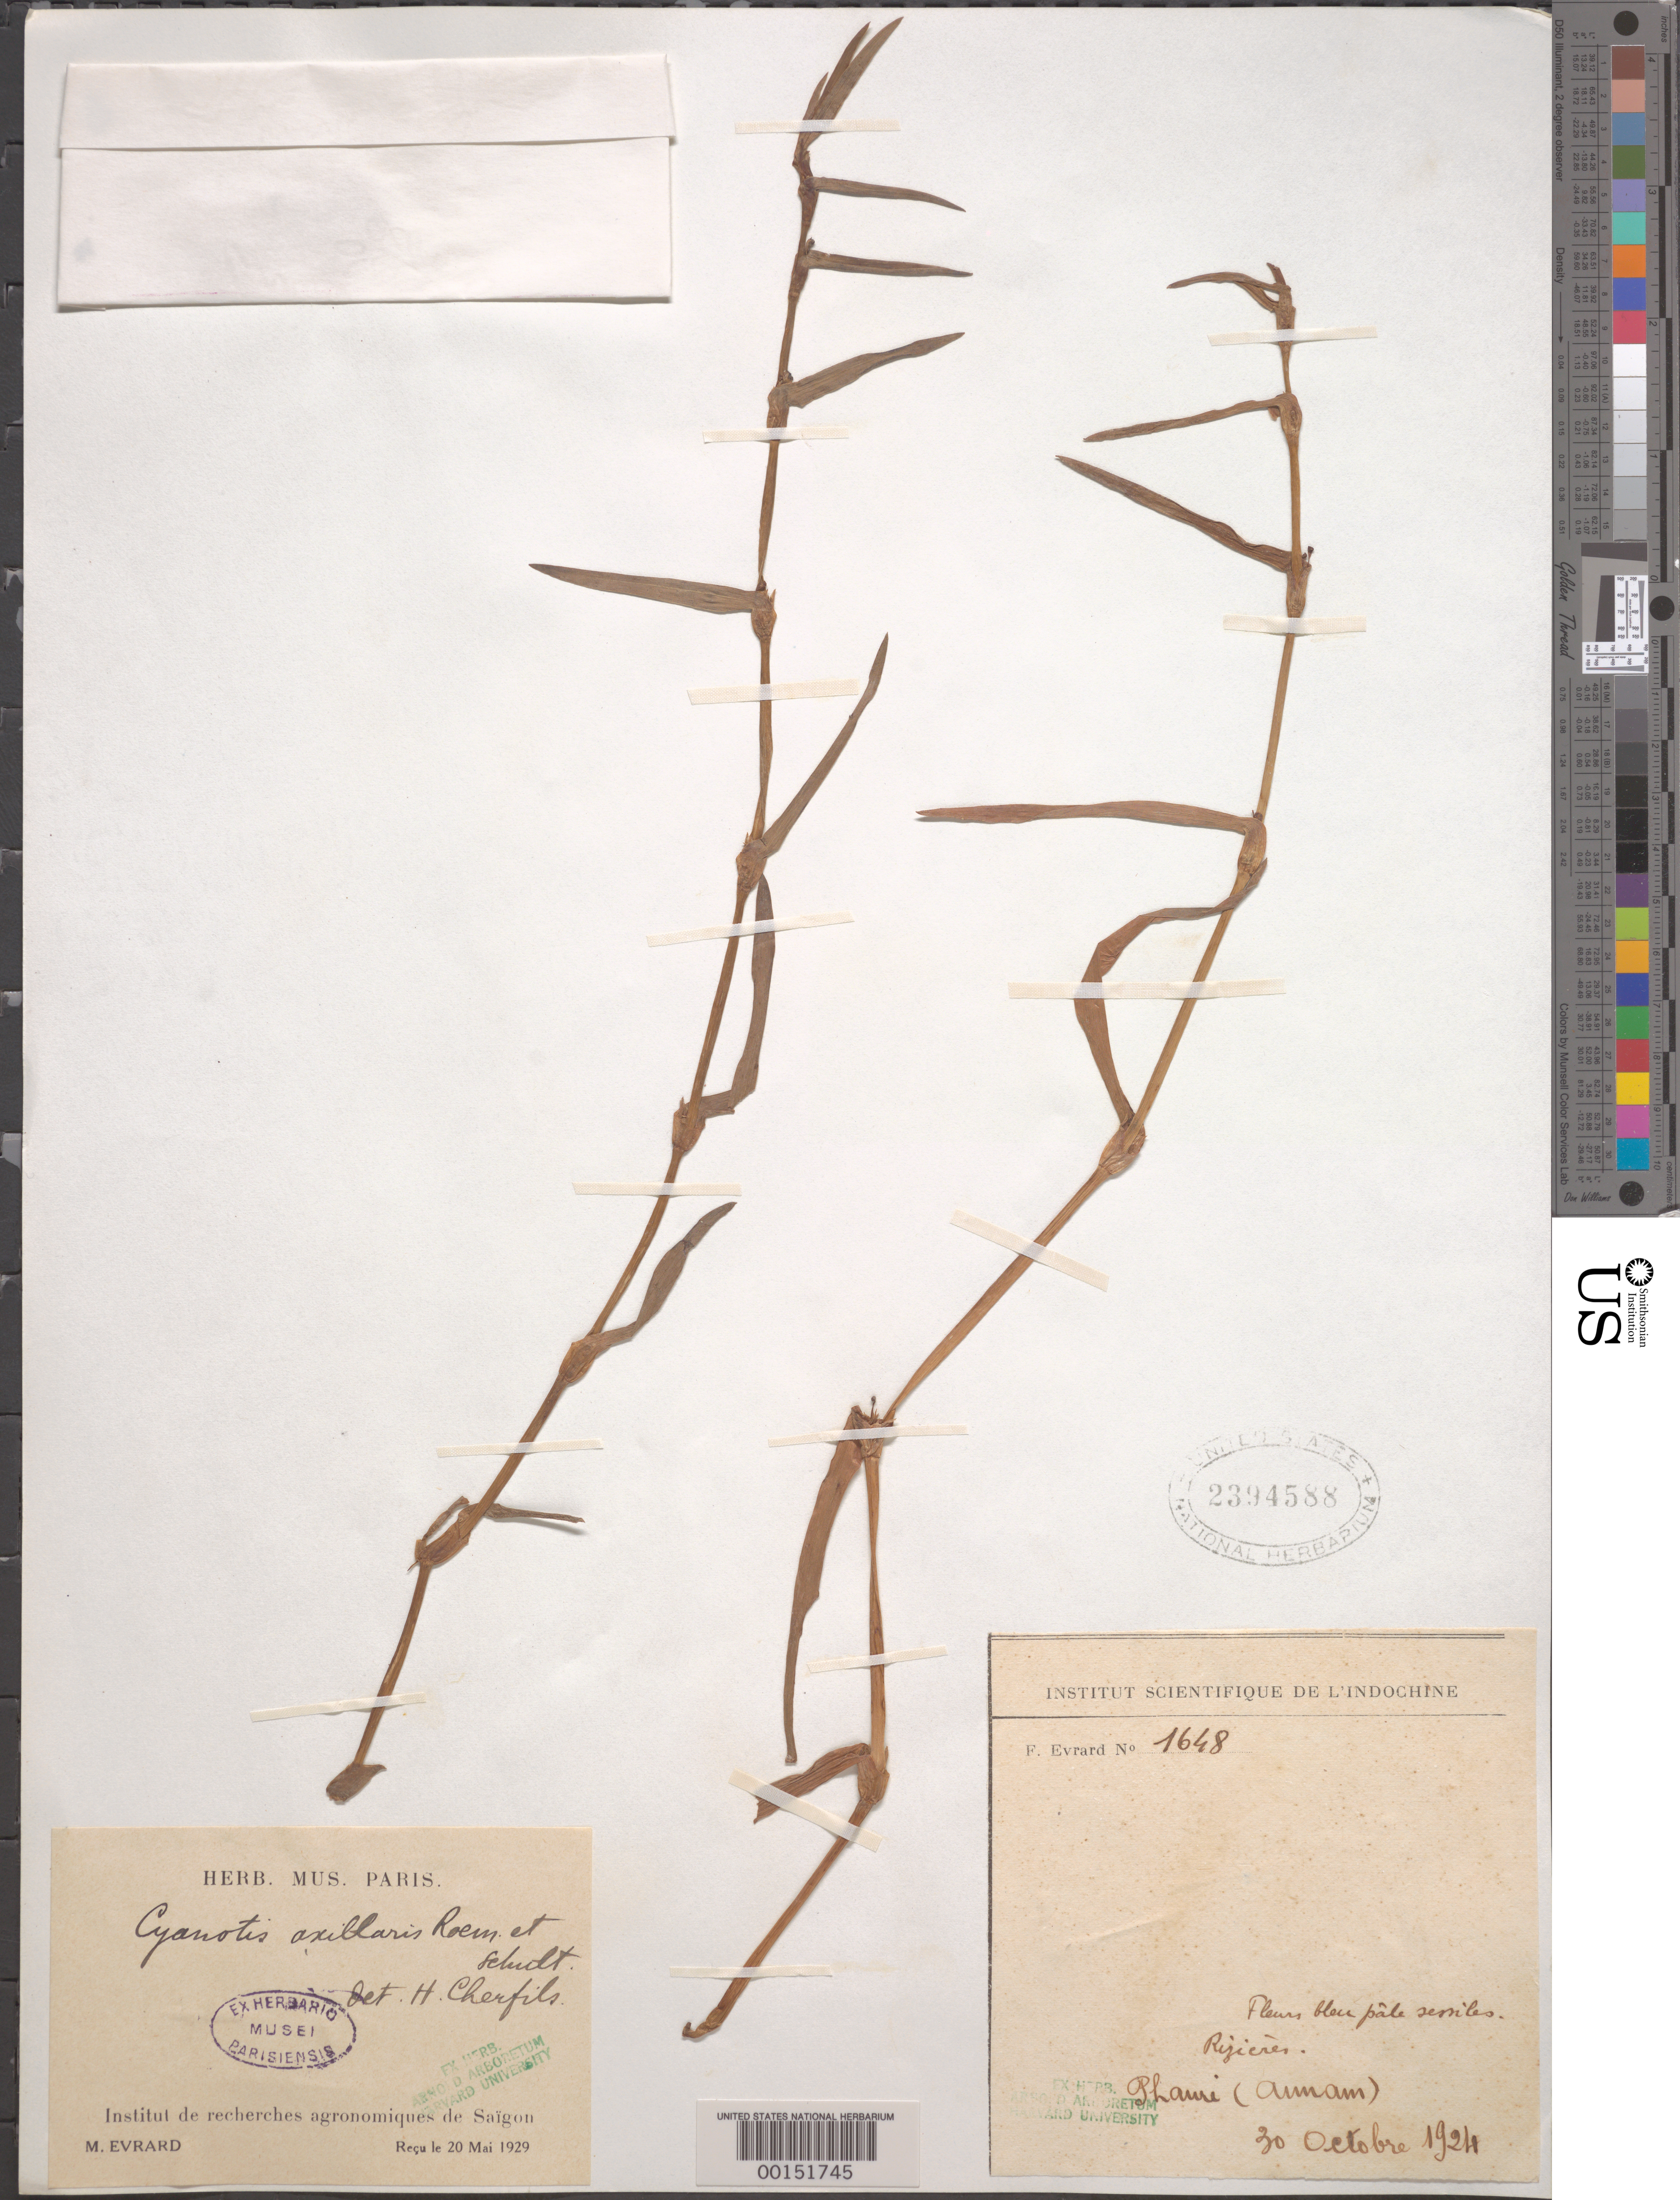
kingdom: Plantae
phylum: Tracheophyta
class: Liliopsida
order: Commelinales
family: Commelinaceae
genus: Cyanotis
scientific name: Cyanotis axillaris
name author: (L.) D. Don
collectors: M. Evrard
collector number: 1648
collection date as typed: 30 Oct 1924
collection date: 1924-10-30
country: Vietnam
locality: Phami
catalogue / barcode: US 2394588